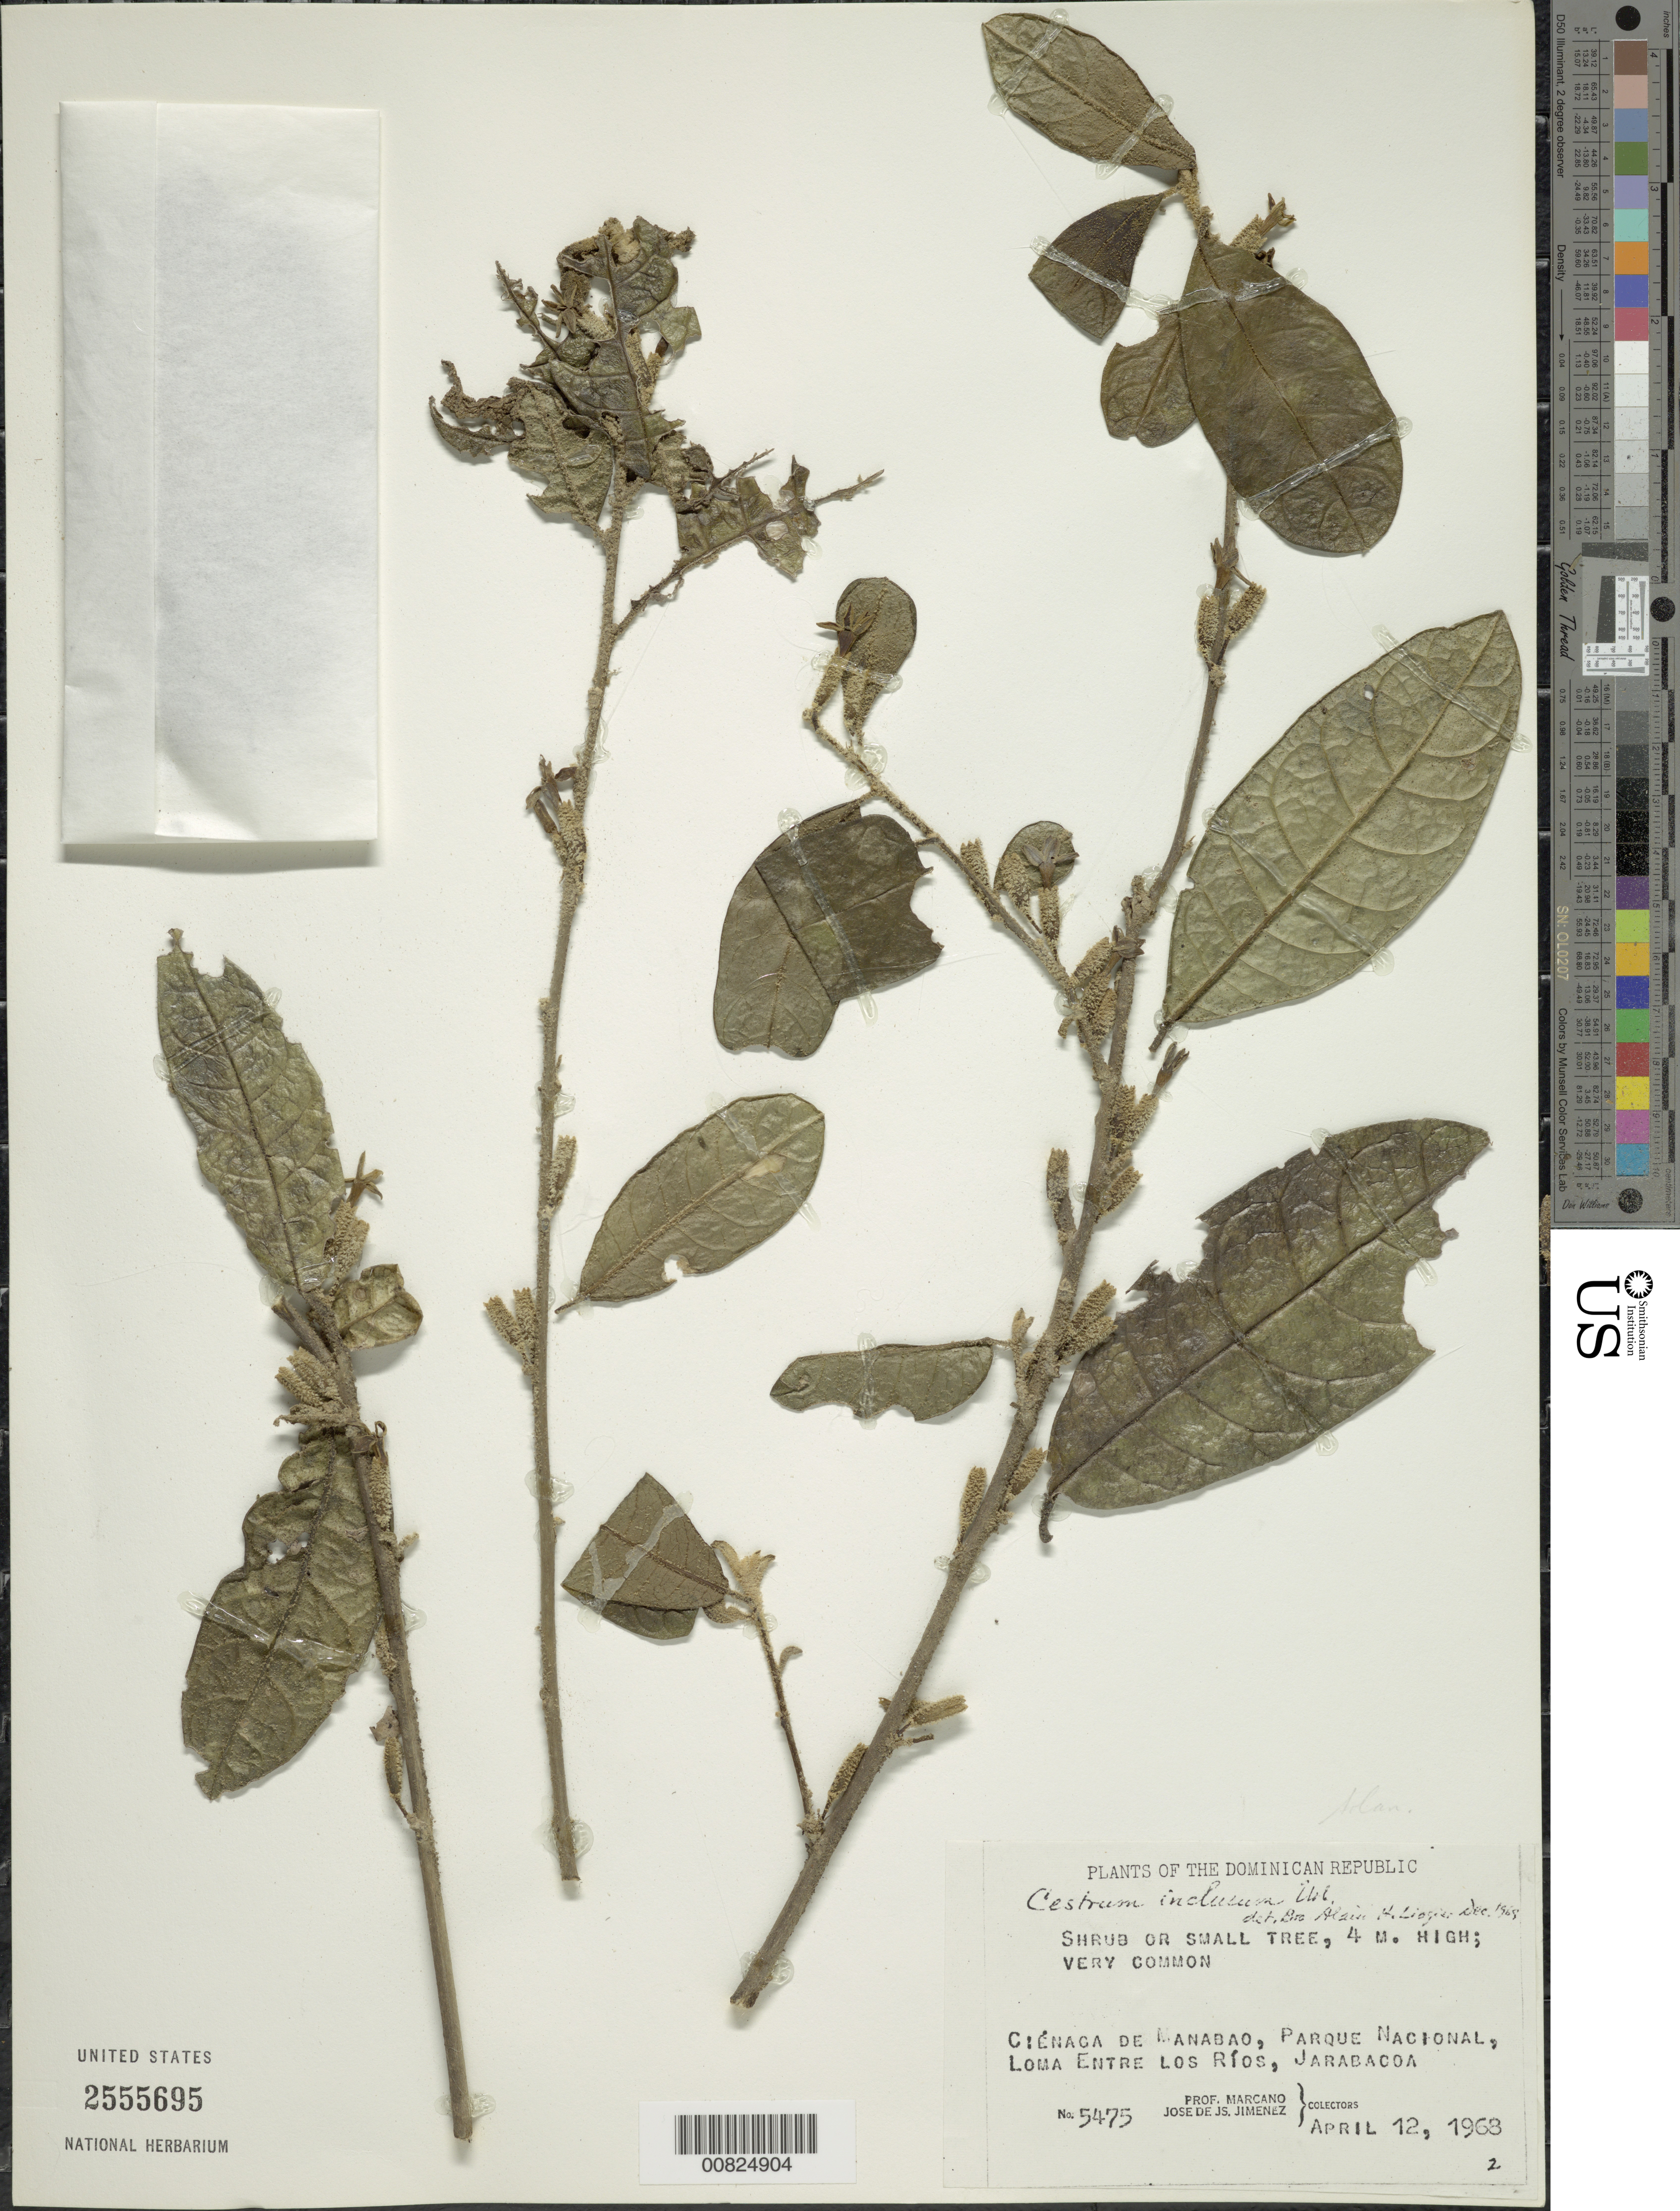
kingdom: Plantae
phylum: Tracheophyta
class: Magnoliopsida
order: Solanales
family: Solanaceae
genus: Cestrum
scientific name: Cestrum inclusum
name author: Urb.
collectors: J. J. Jiménez Almonte & E. J. Marcano F.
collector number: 5475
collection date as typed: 12 Apr 1968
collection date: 1968-04-12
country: Dominican Republic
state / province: La Vega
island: Hispaniola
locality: Ciénaga de Manabao, Parque Nacional, Loma entre Los Ríos, Jarabacoa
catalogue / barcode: US 2555695